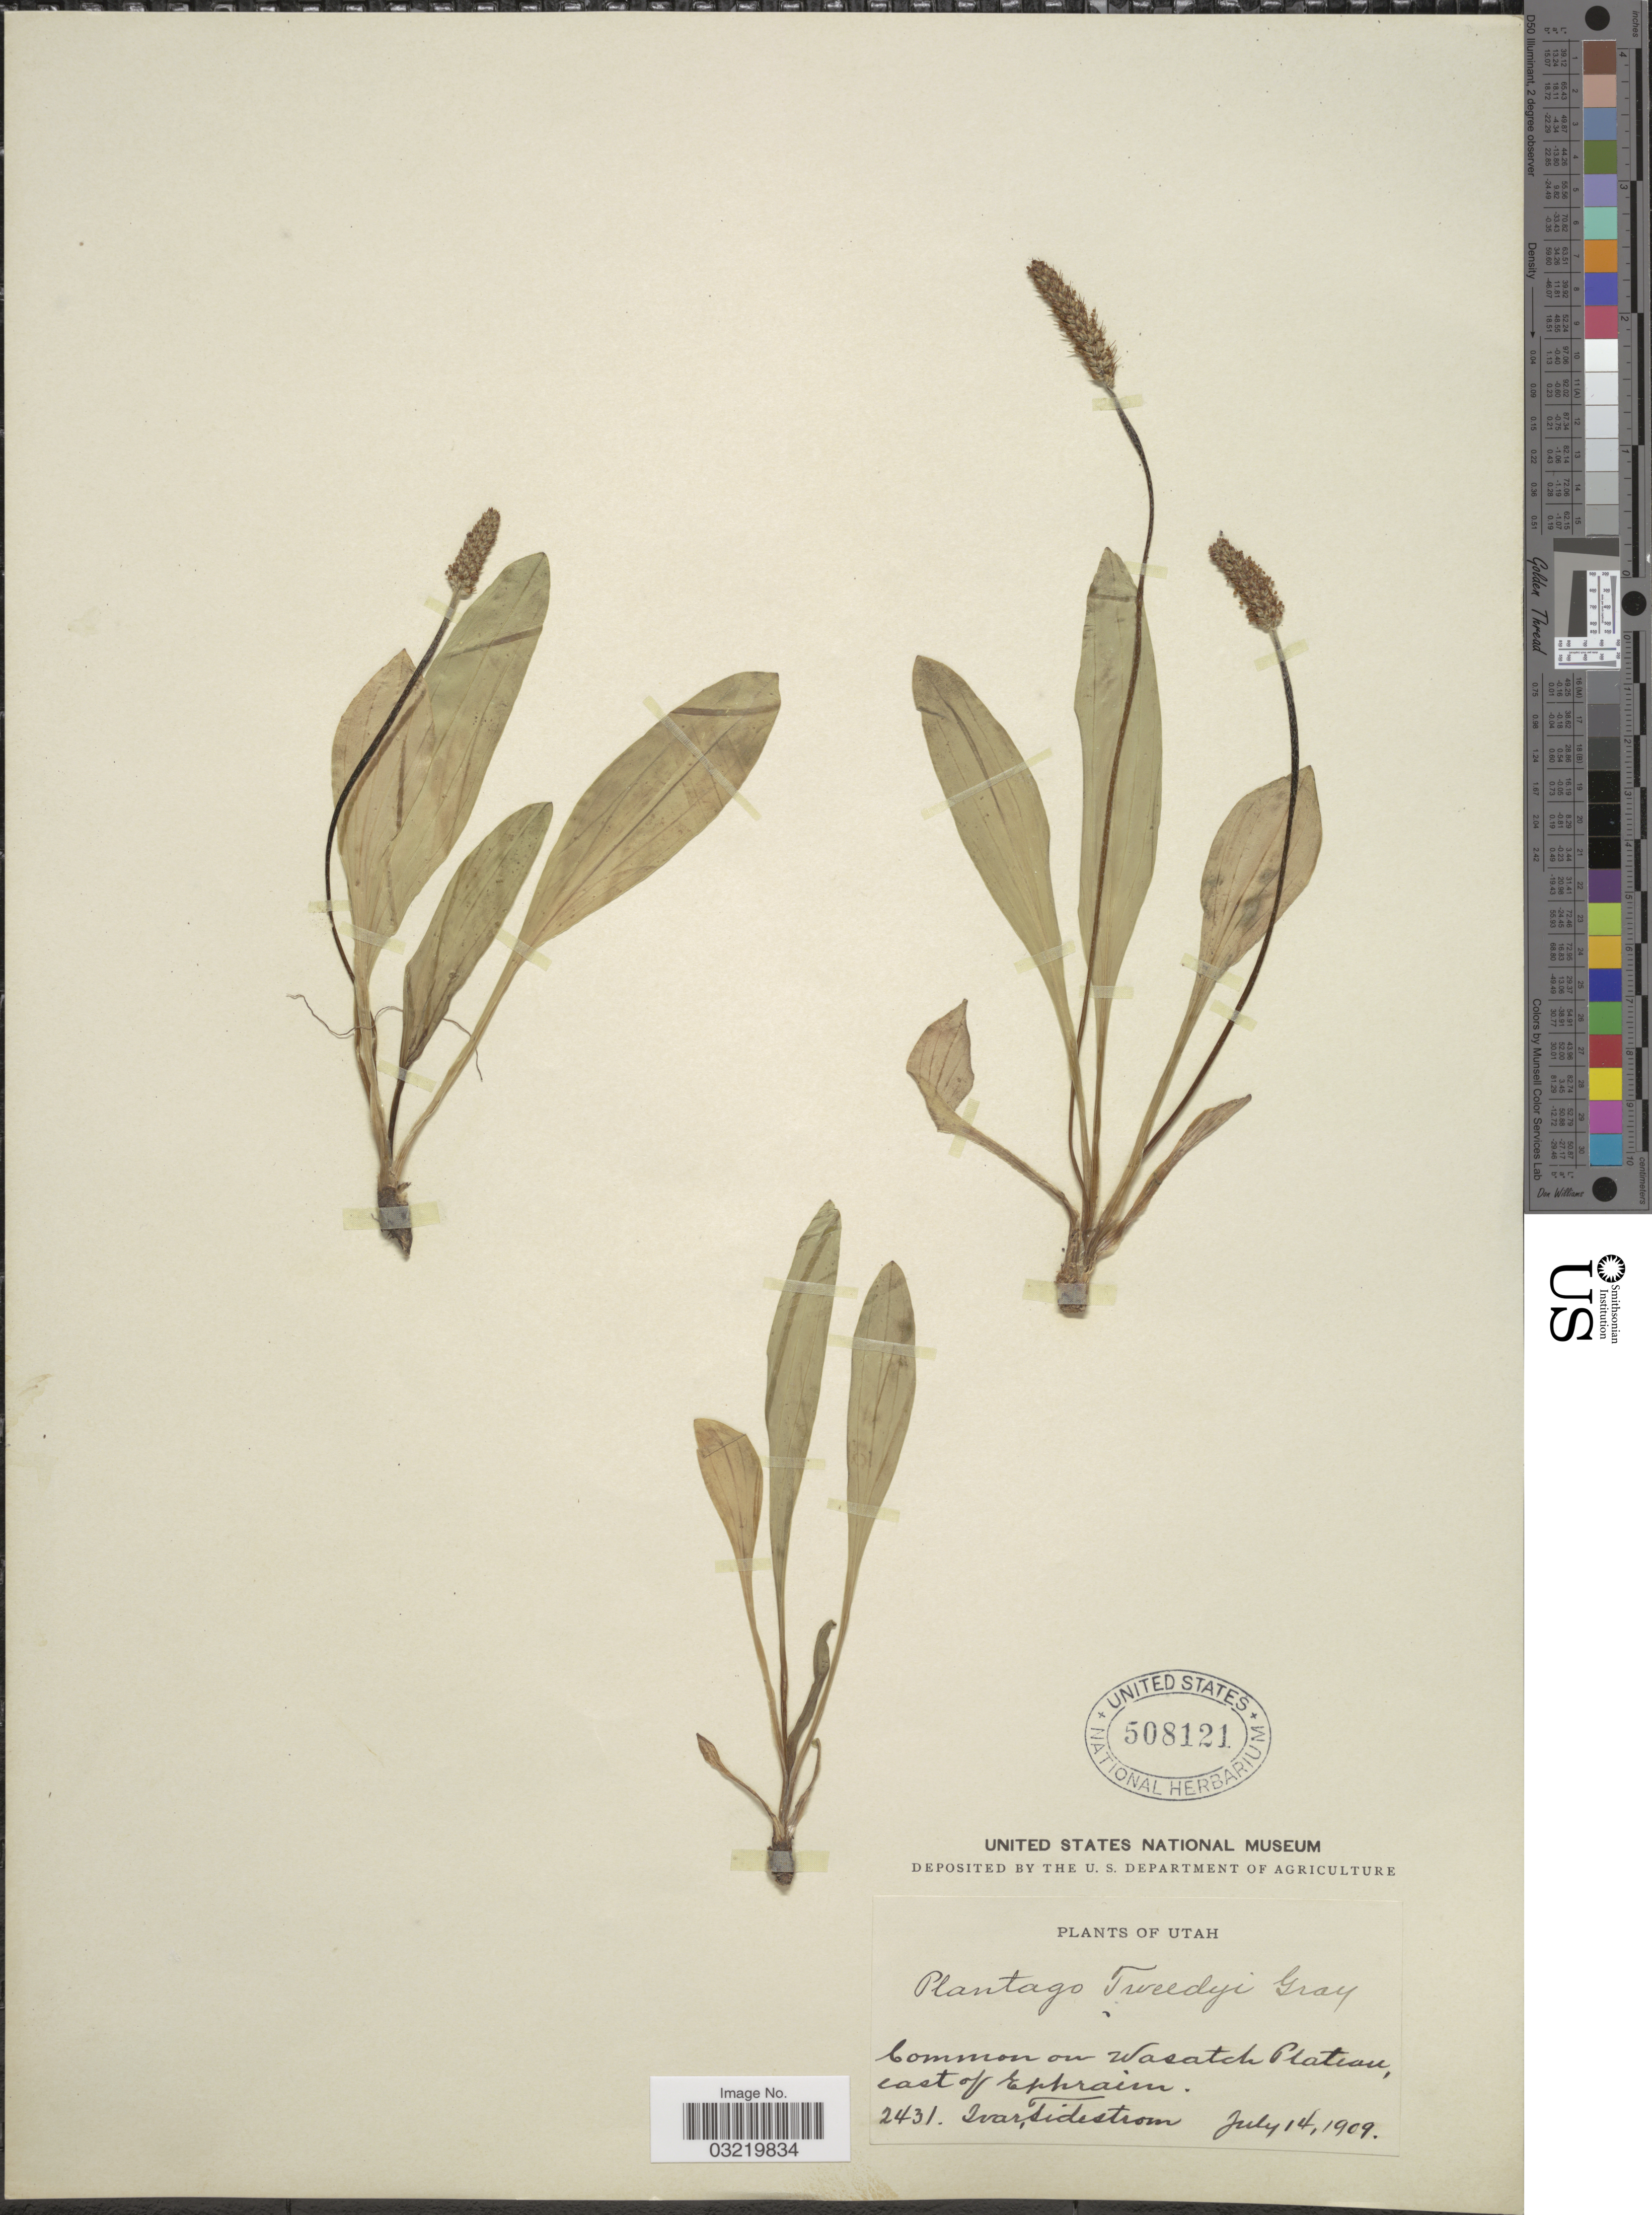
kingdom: Plantae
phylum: Tracheophyta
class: Magnoliopsida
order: Lamiales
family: Plantaginaceae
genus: Plantago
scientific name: Plantago tweedyi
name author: A. Gray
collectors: I. F. Tidestrom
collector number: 2431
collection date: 1909-07-14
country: United States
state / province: Utah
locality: Common on Wasatch Plateau, east of Ephraim.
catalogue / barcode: US 508121